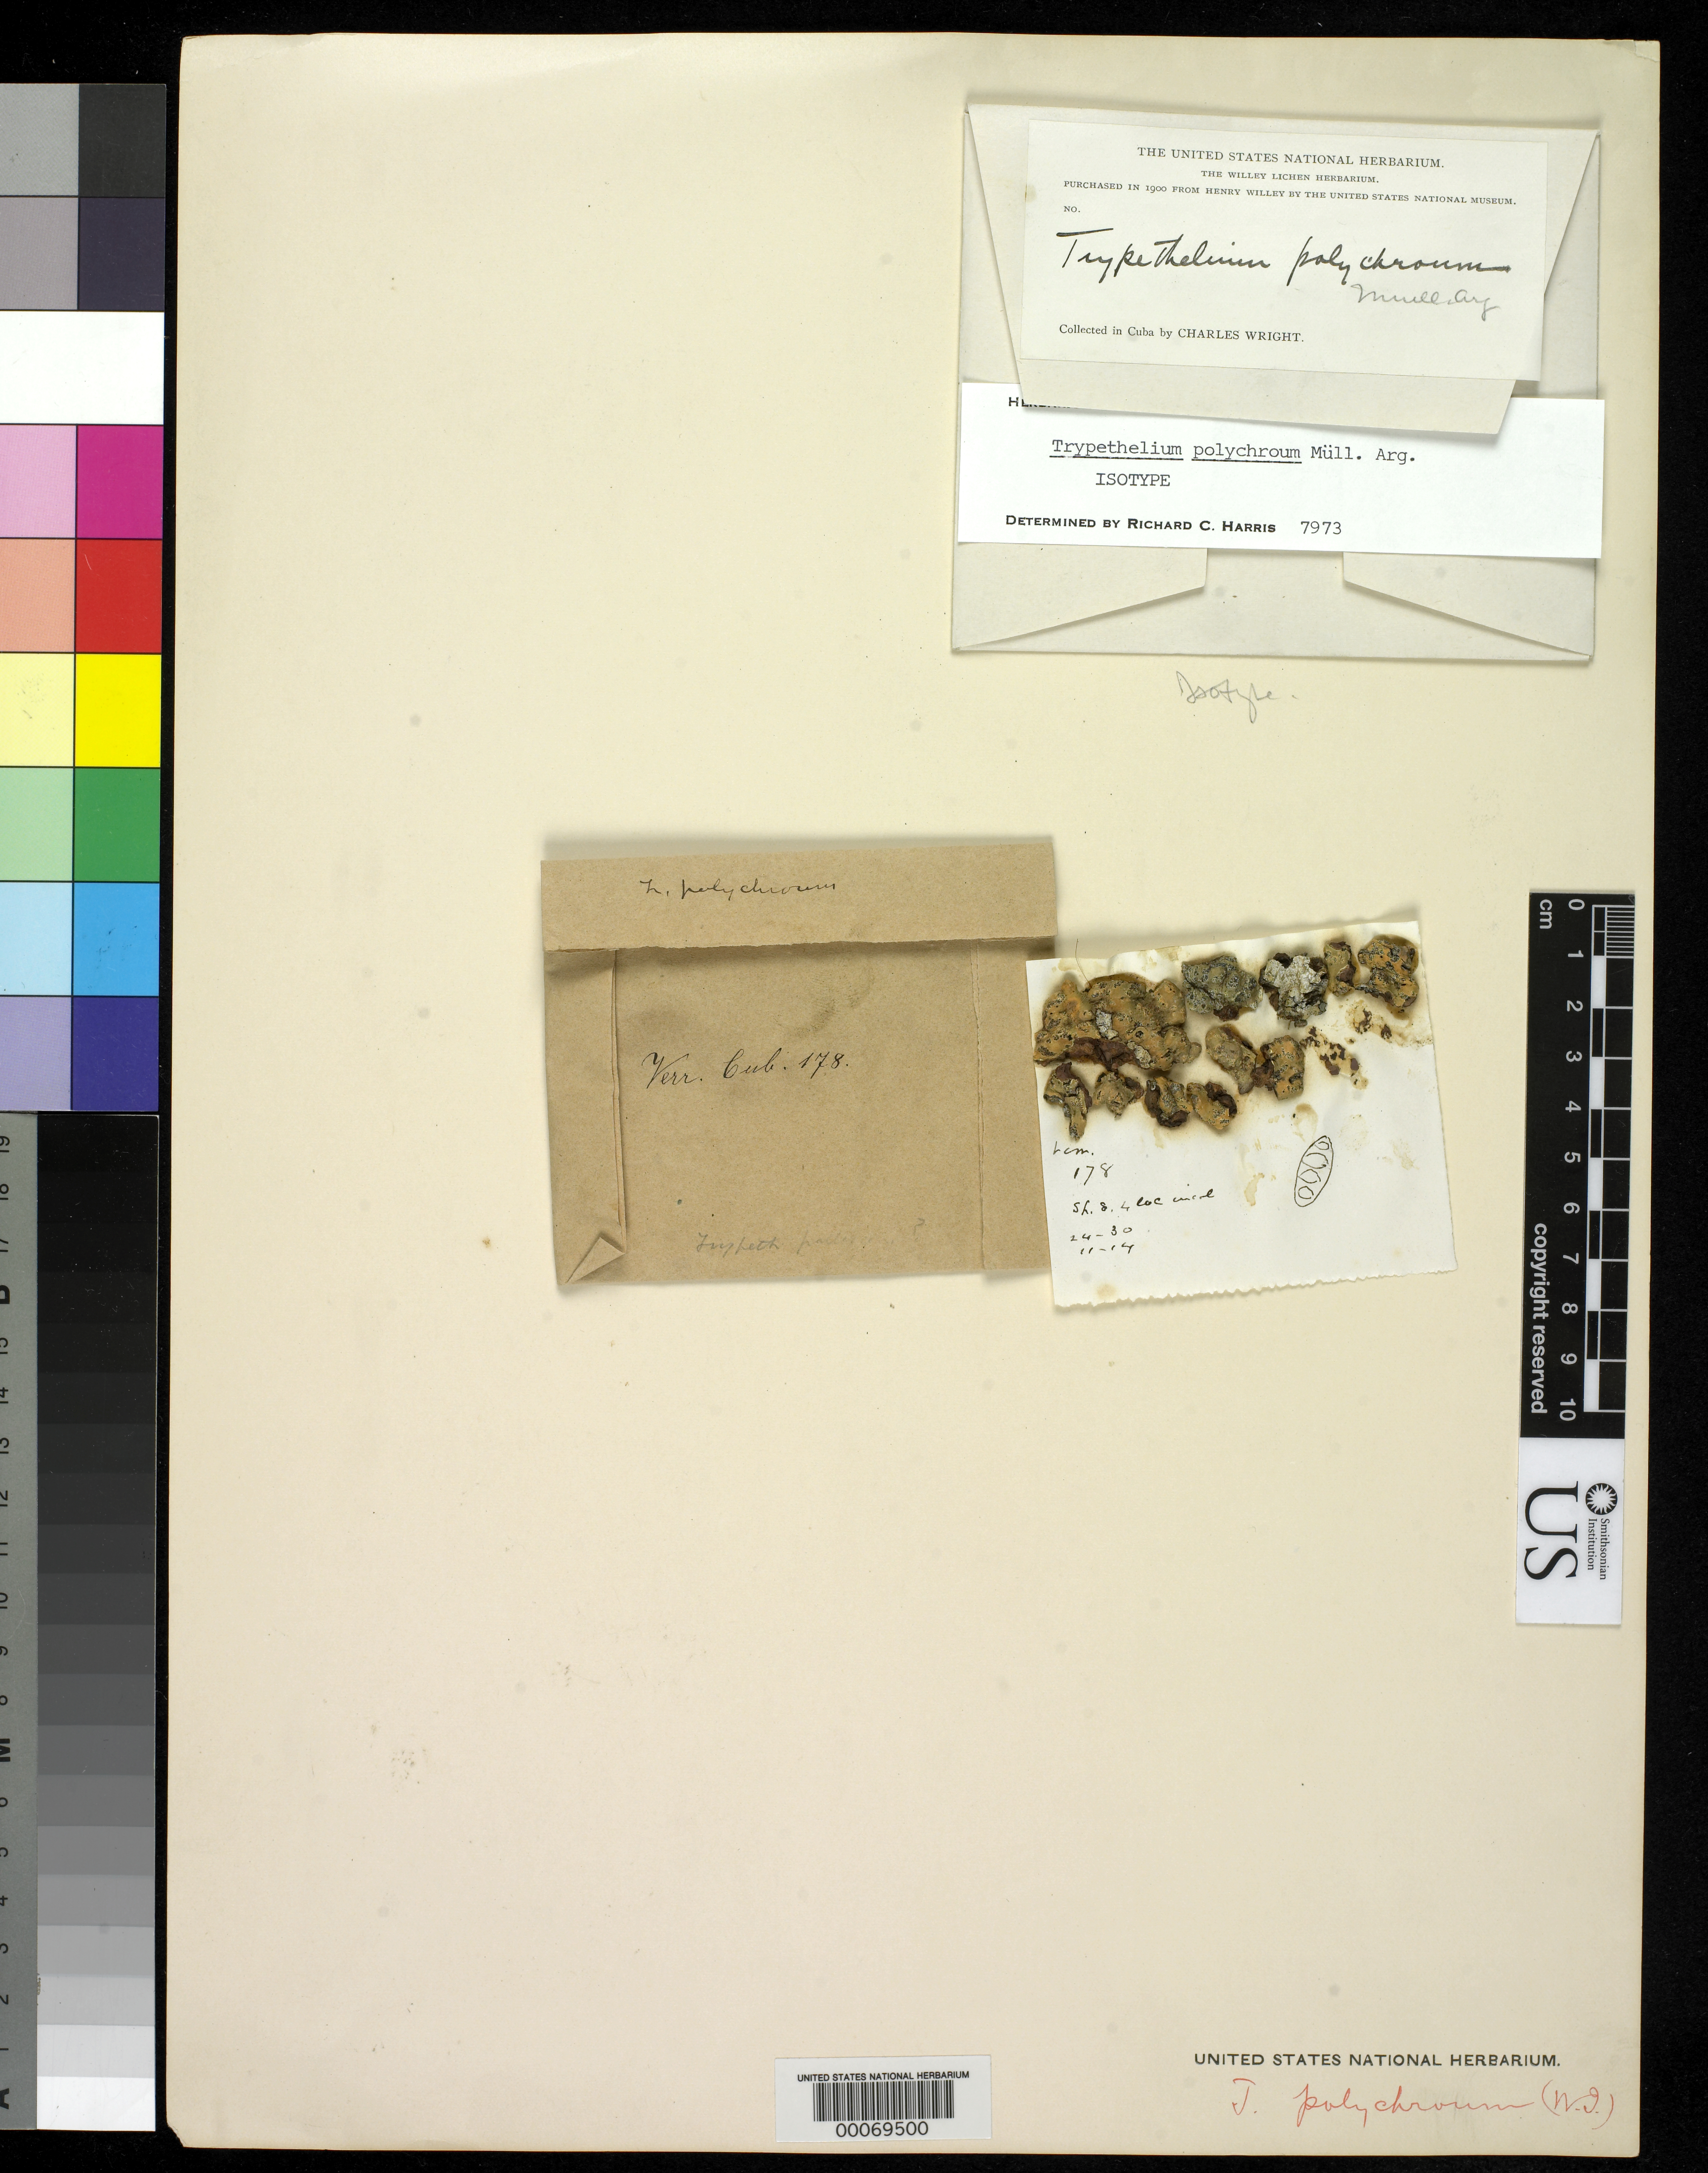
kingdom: Fungi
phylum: Ascomycota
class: Dothideomycetes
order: Trypetheliales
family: Trypetheliaceae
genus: Trypethelium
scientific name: Trypethelium polychroum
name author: Müll. Arg.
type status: Isotype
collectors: C. Wright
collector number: Verr. Cub. 178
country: Cuba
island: Greater Antilles